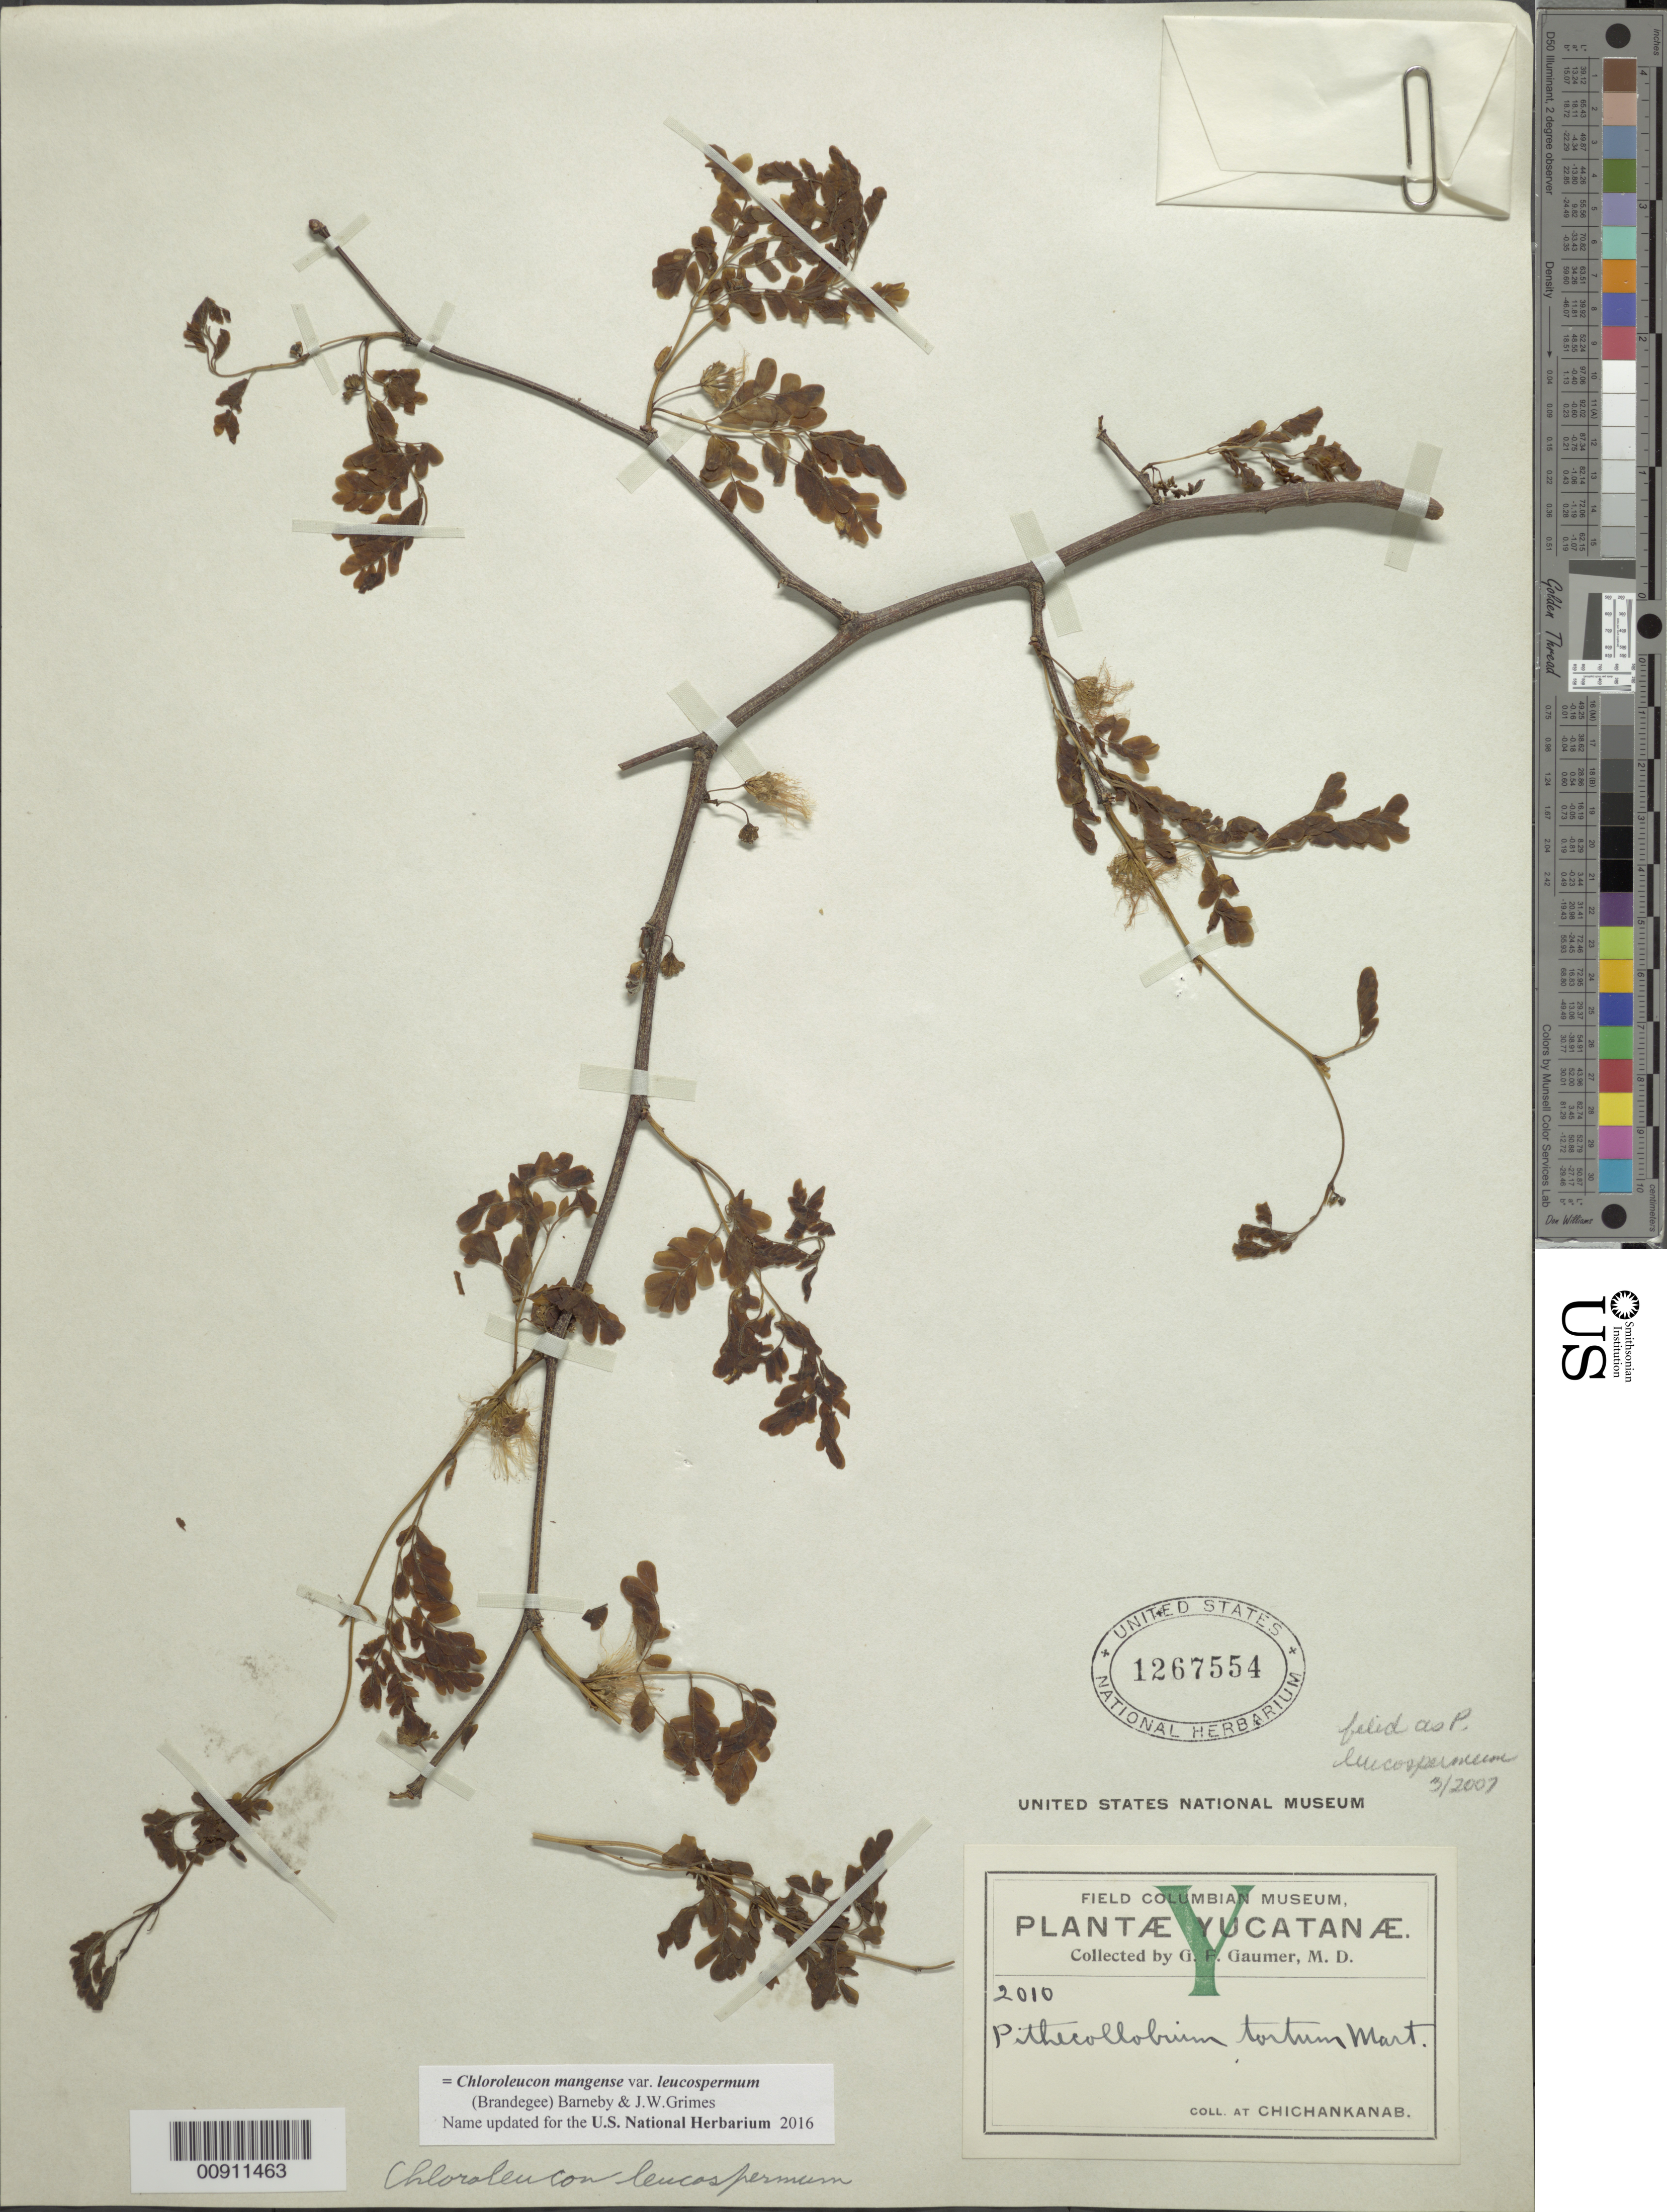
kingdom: Plantae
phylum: Tracheophyta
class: Magnoliopsida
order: Fabales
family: Fabaceae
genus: Chloroleucon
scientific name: Chloroleucon mangense var. leucospermum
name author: (Brandegee) Barneby & J.W. Grimes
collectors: G. F. Gaumer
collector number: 2010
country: Mexico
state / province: Yucatán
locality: Chichankanab.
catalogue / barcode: US 1267554